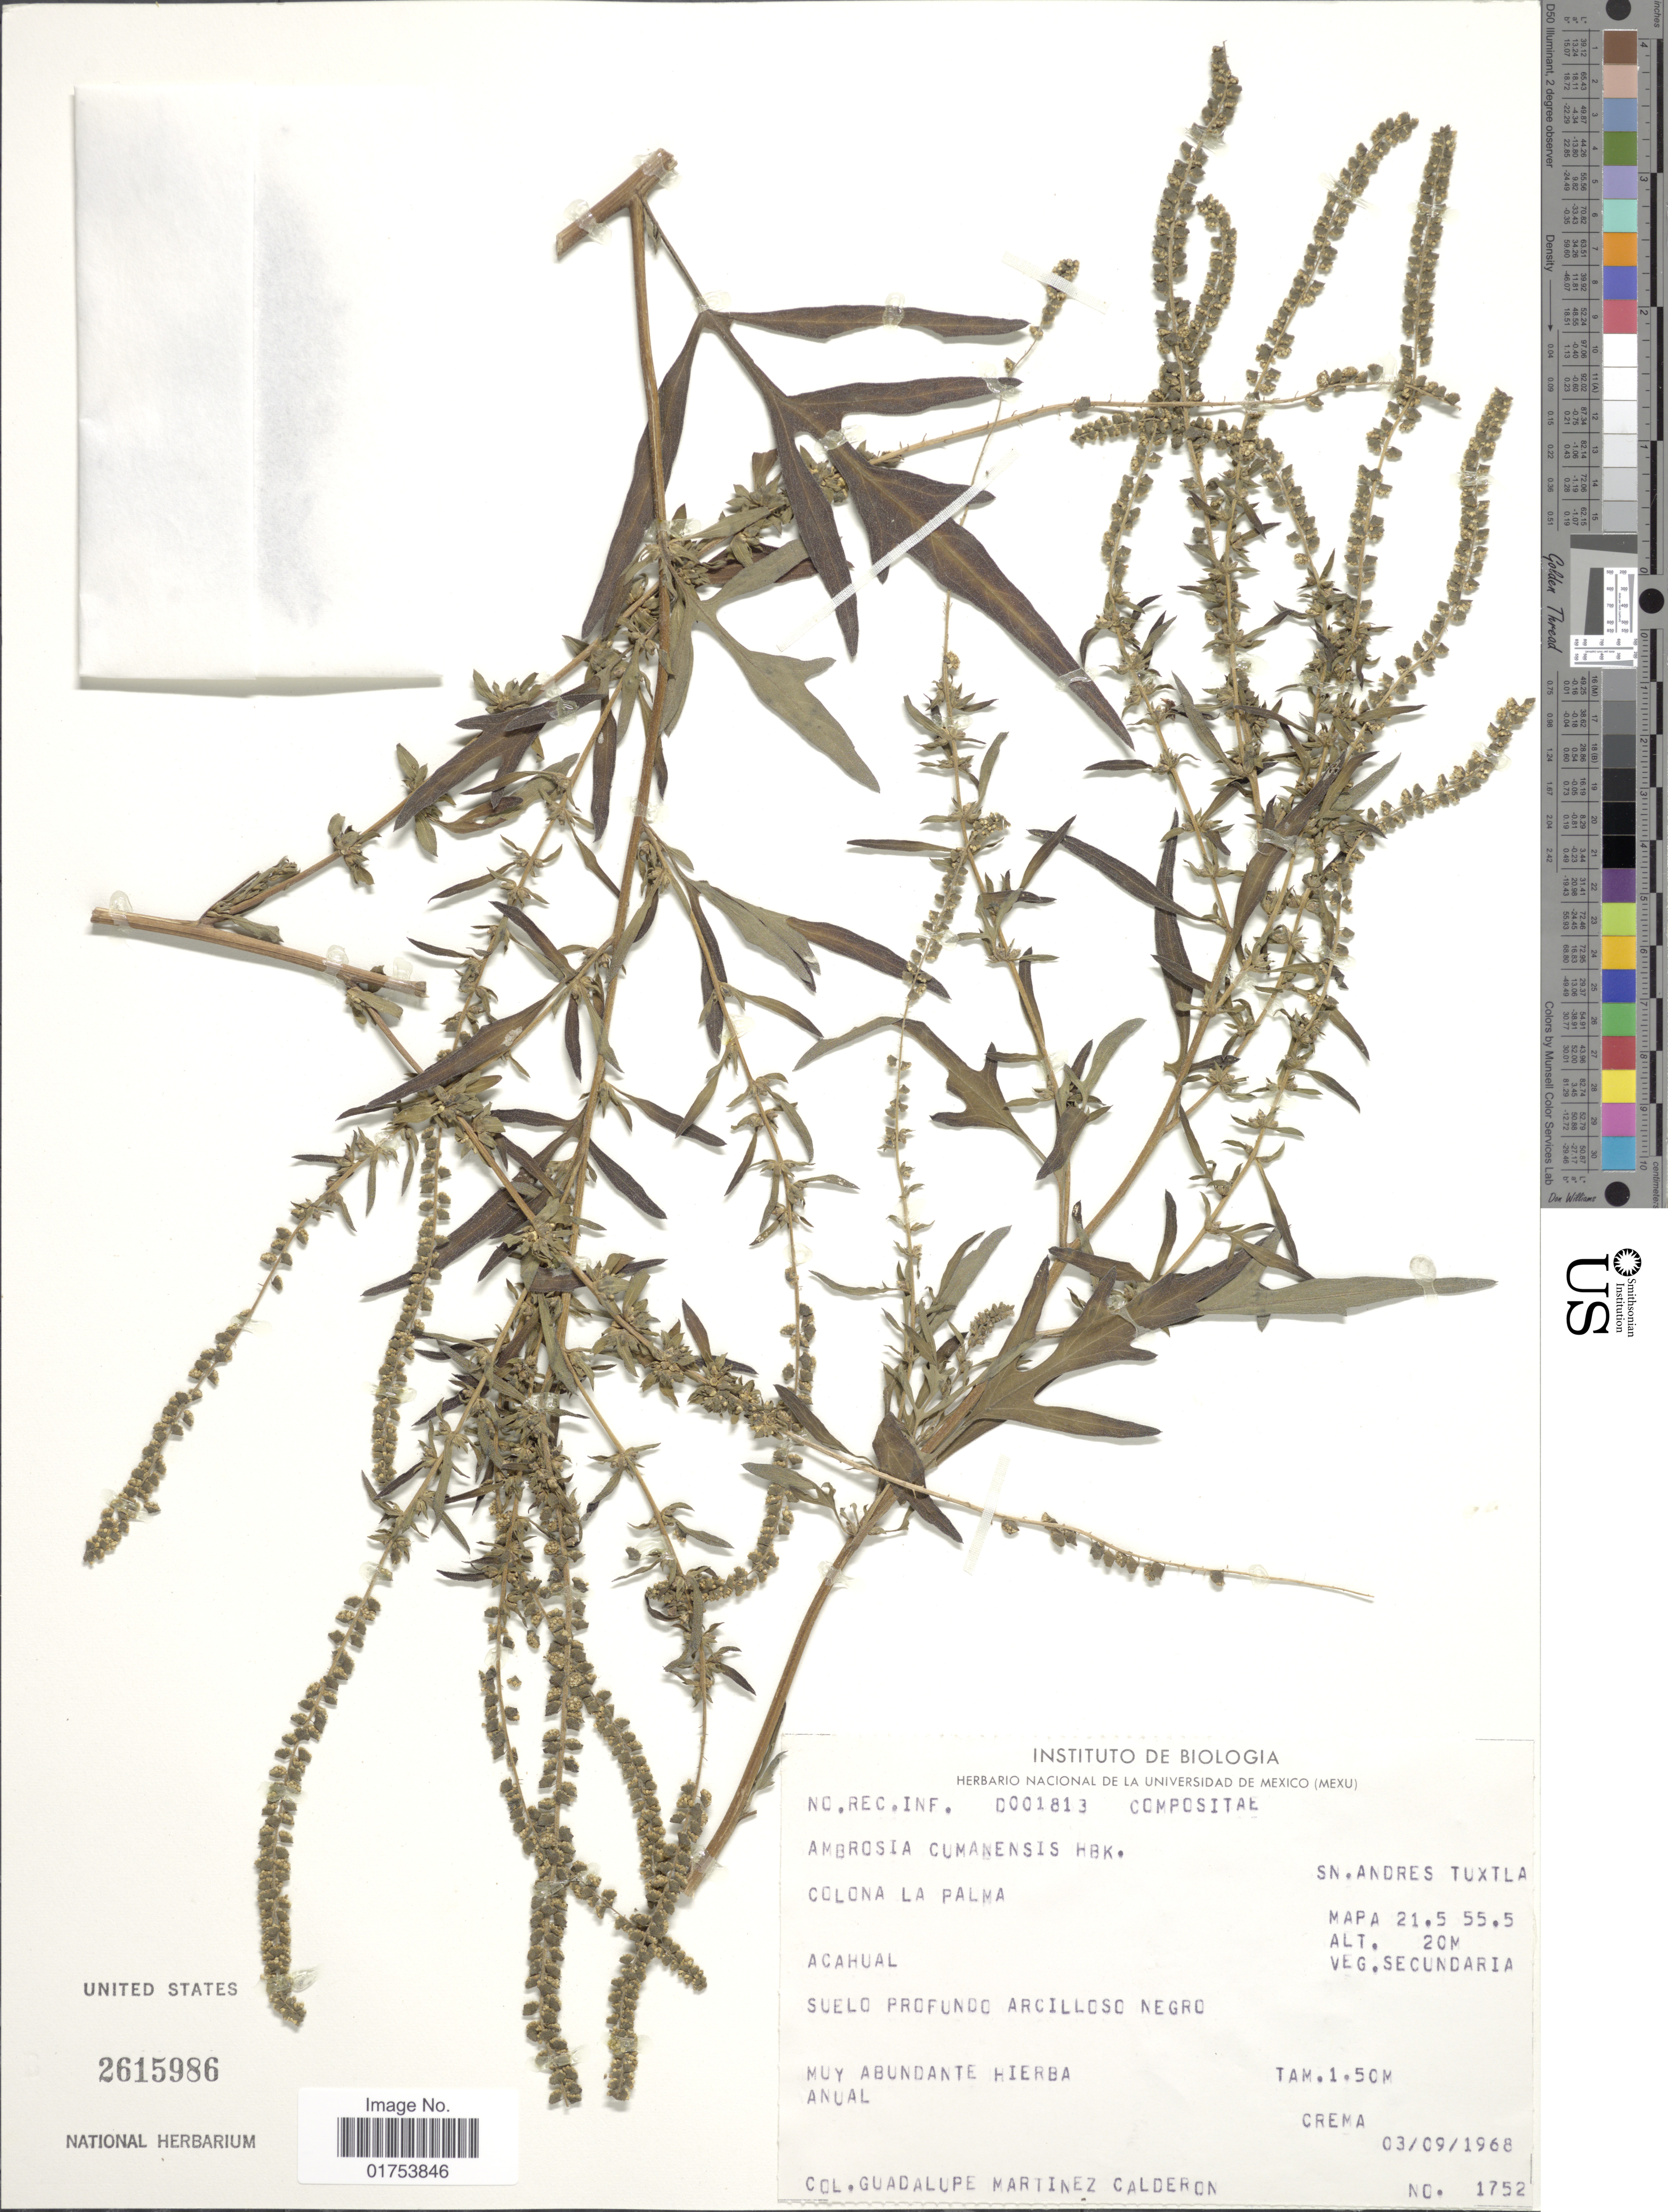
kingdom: Plantae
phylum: Tracheophyta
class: Magnoliopsida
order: Asterales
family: Asteraceae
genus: Ambrosia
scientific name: Ambrosia cumanensis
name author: Kunth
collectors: G. Martinez-C.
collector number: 1752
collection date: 1968-09-03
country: Mexico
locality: Colona La Palma, Sn. Andreas Tuxtla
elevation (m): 20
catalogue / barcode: US 2615986